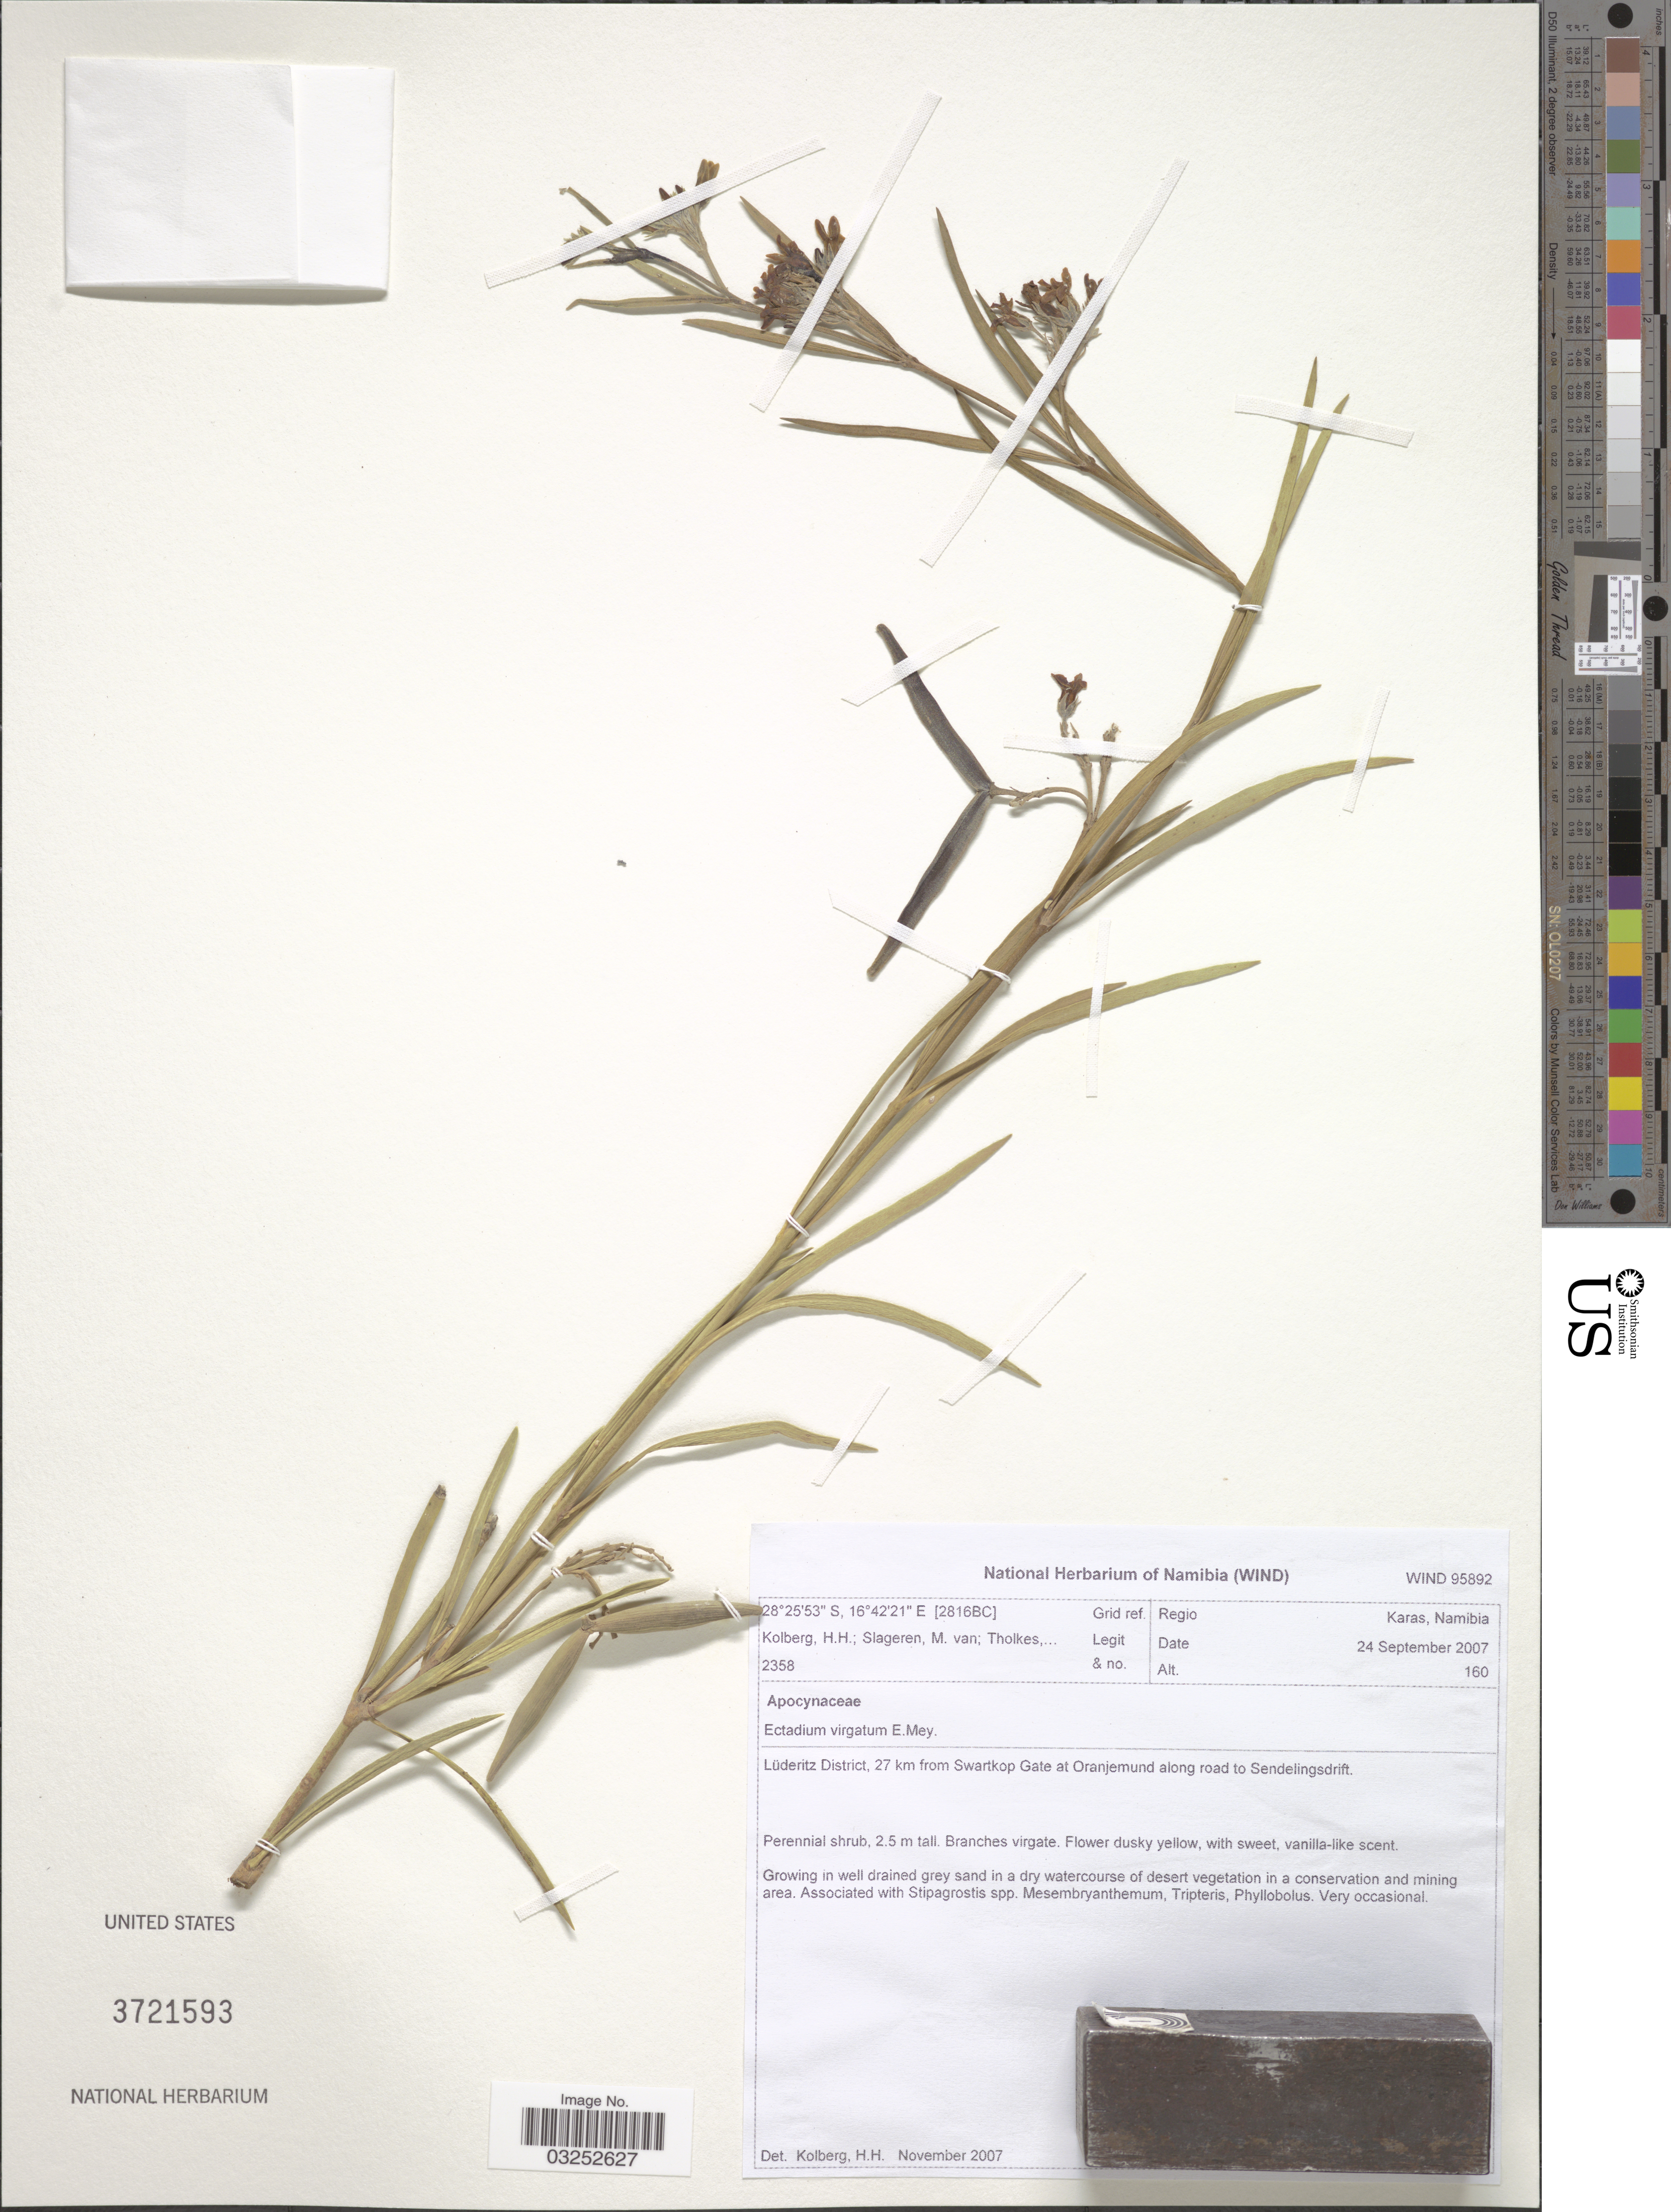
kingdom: Plantae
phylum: Tracheophyta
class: Magnoliopsida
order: Gentianales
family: Apocynaceae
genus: Ectadium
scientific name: Ectadium virgatum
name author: E. Mey.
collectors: H. H. Kolberg, M. Slageren & Tholkes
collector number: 2358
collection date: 2007-09-24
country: Namibia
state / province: Karas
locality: Regio, Karas, Namibia, Grid. ref. [2816BC], Lüderitz District, 27 km from Swartkop Gate at Oranjemund along road to Sendelingsdrift.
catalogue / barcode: US 3721593